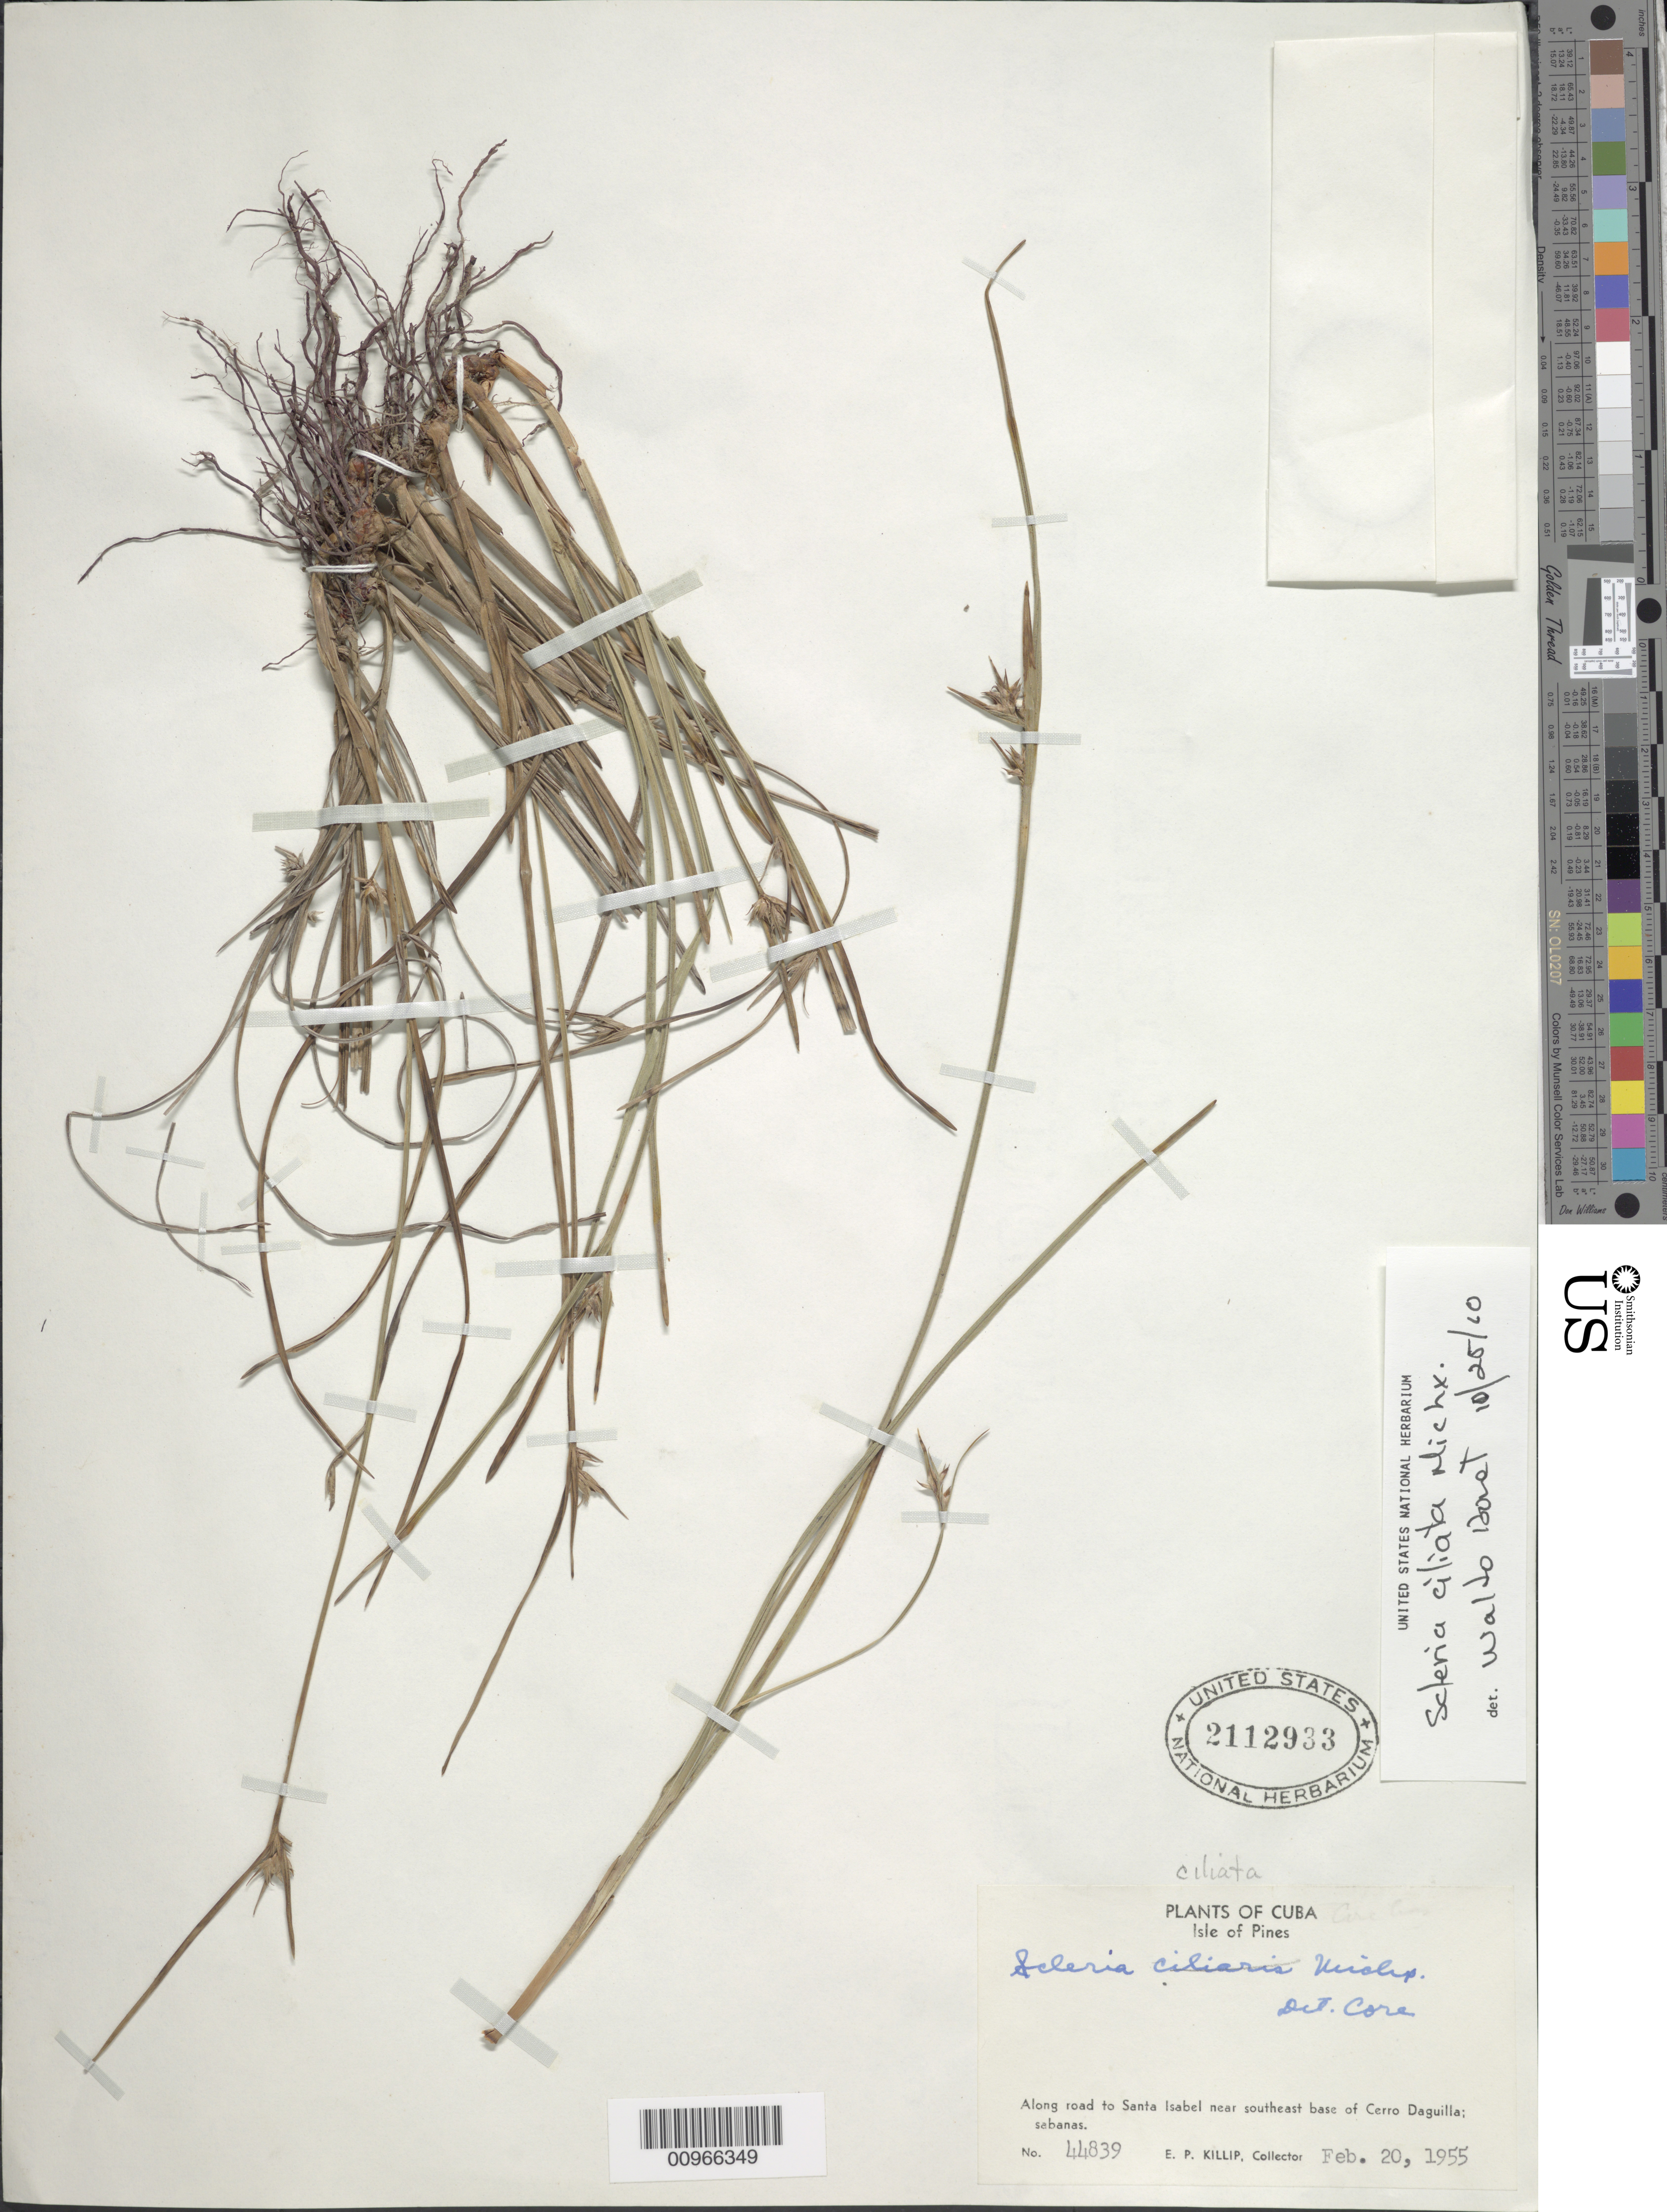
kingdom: Plantae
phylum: Tracheophyta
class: Liliopsida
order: Poales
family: Cyperaceae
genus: Scleria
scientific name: Scleria ciliata var. ciliata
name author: Michx.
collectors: E. P. Killip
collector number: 44839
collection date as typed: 20 Feb 1955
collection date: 1955-02-20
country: Cuba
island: Isla de la Juventud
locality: Isle of Pines, Along road to Santa Isabel near southeast base of Cerro Daguilla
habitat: Sabanas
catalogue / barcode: US 2112933